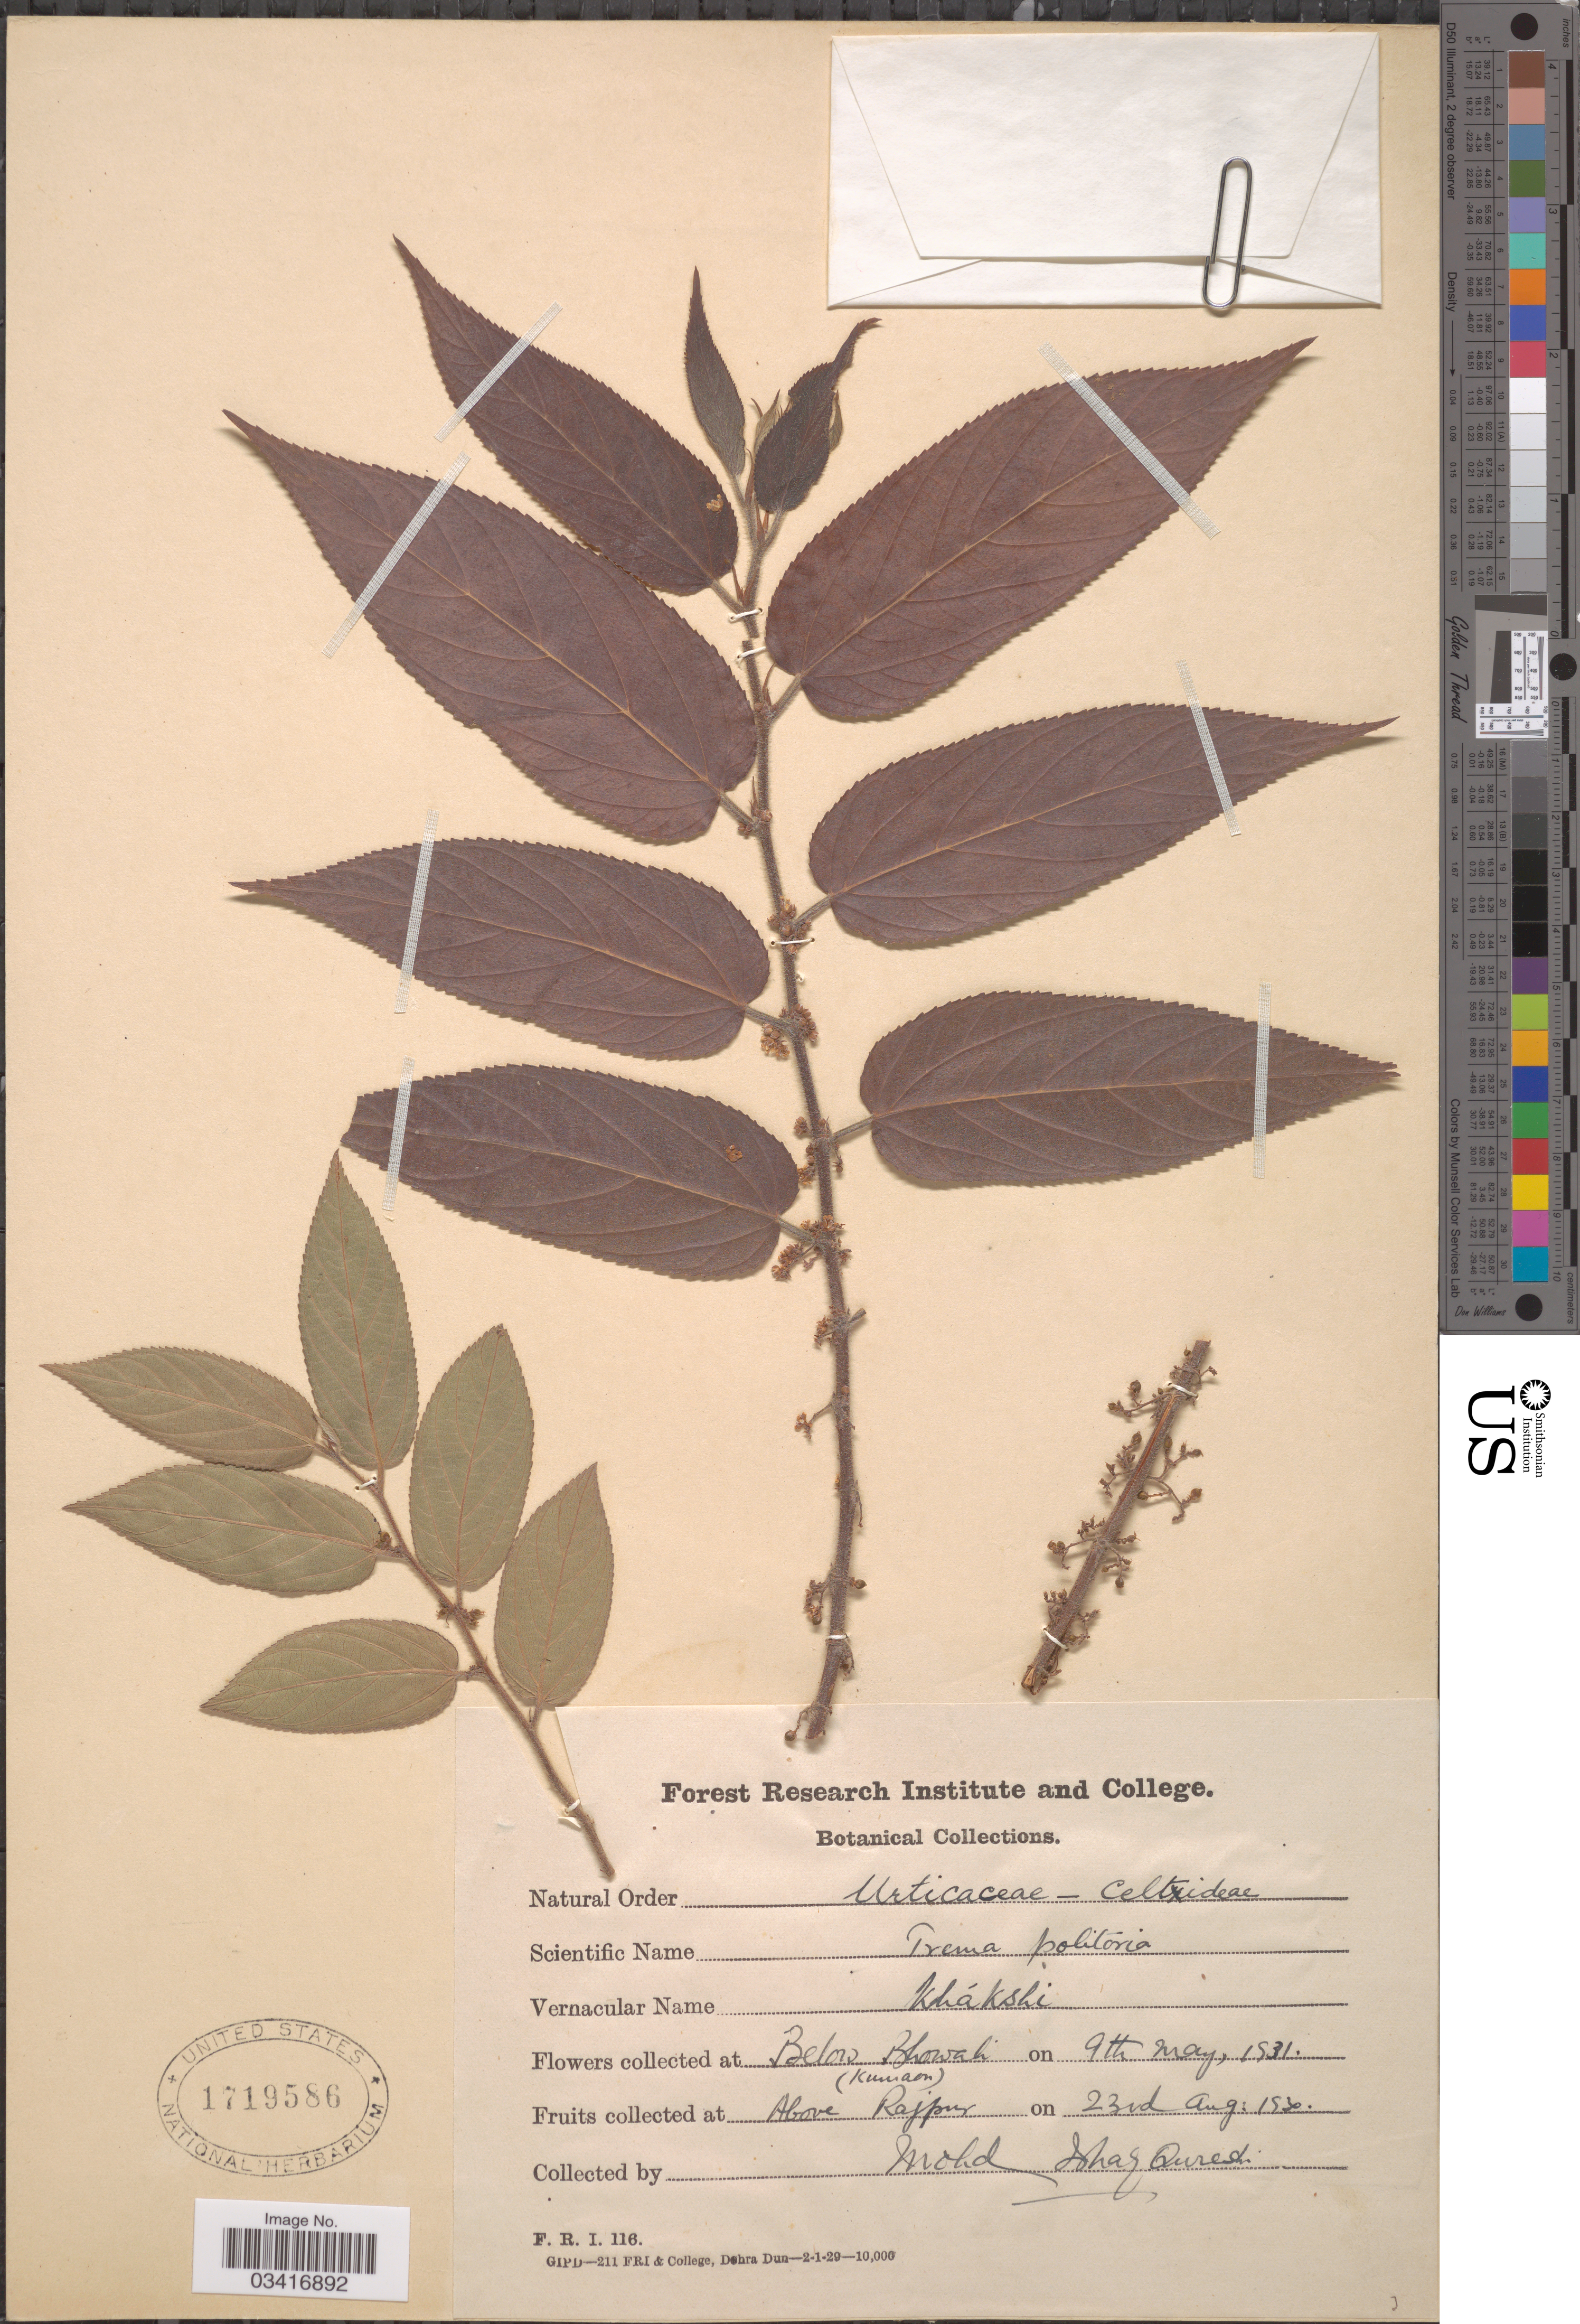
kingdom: Plantae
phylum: Tracheophyta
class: Magnoliopsida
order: Rosales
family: Cannabaceae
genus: Trema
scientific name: Trema sp.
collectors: M. Qureshi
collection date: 1930-08-23/1931-05-09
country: India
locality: Below Bhowali (Kumaon). Above Rajpur.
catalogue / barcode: US 1719586